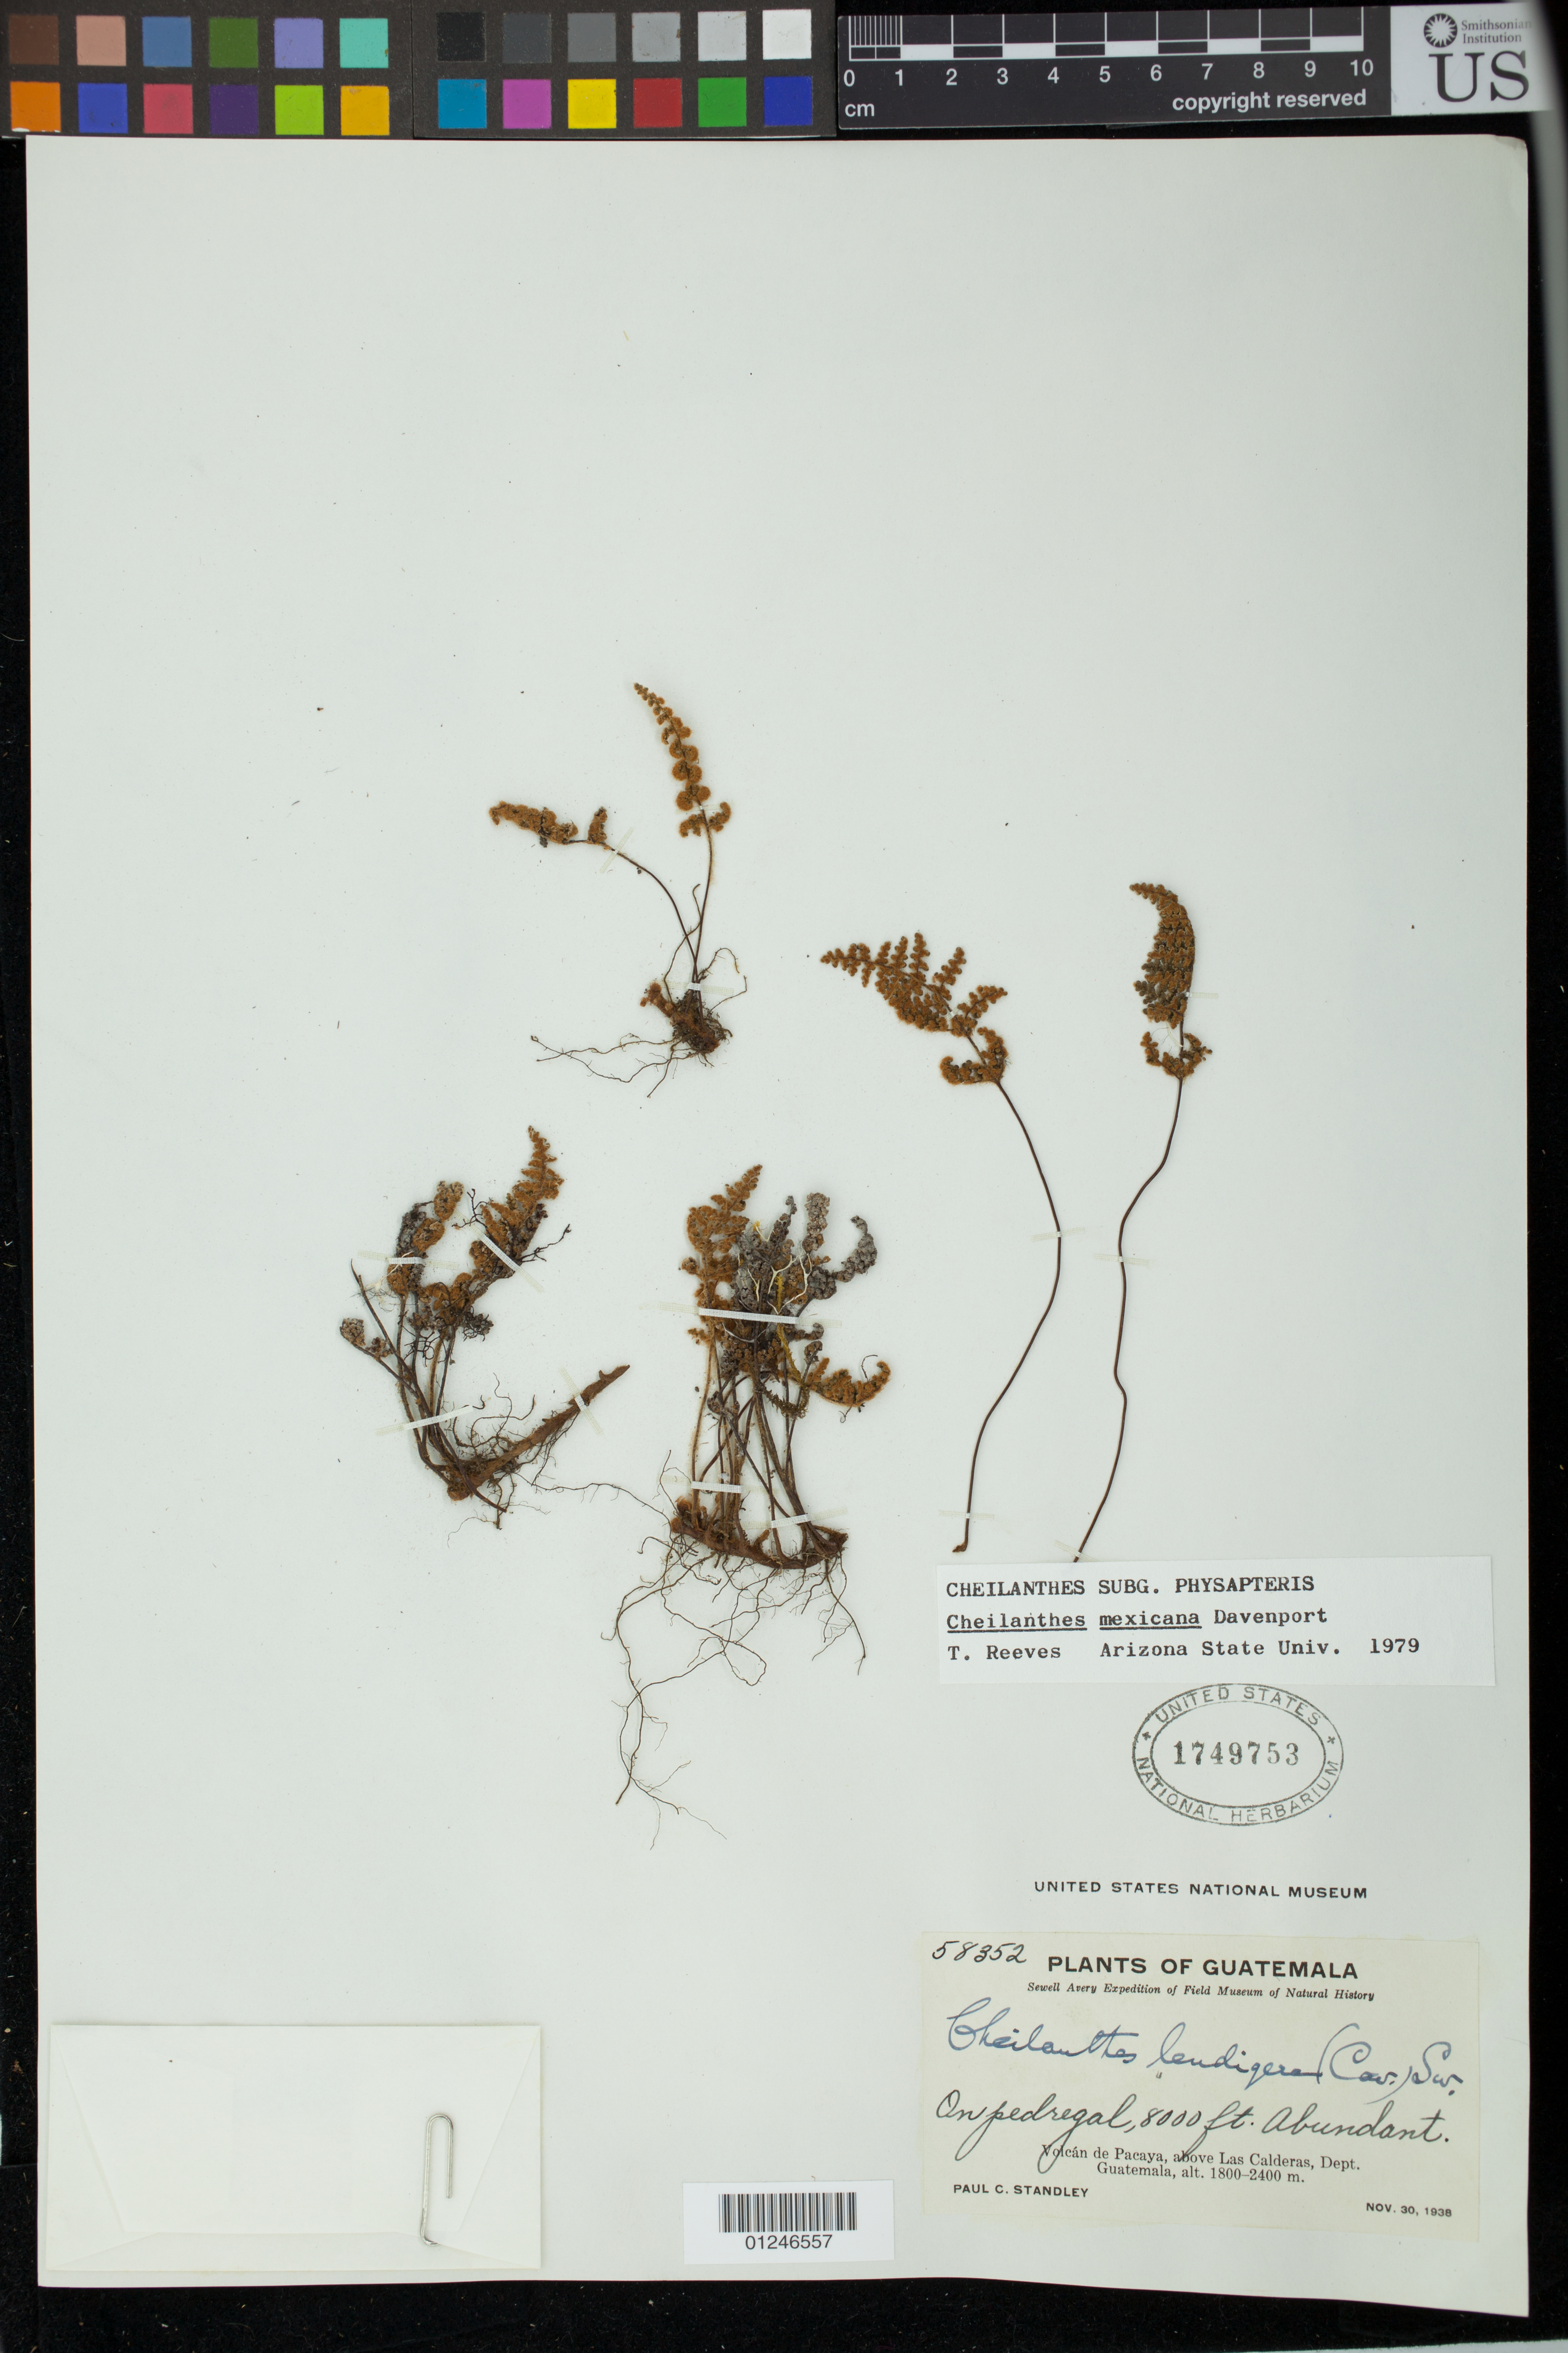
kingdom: Plantae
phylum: Tracheophyta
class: Polypodiopsida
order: Polypodiales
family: Pteridaceae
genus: Myriopteris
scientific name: Myriopteris mexicana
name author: (Davenp.) Grusz & Windham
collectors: P. C. Standley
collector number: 58352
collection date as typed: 30 Nov 1938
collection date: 1938-11-30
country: Guatemala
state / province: Guatemala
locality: Volcan de Pacaya, above Las Calderas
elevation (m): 1800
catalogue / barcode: US 1749753